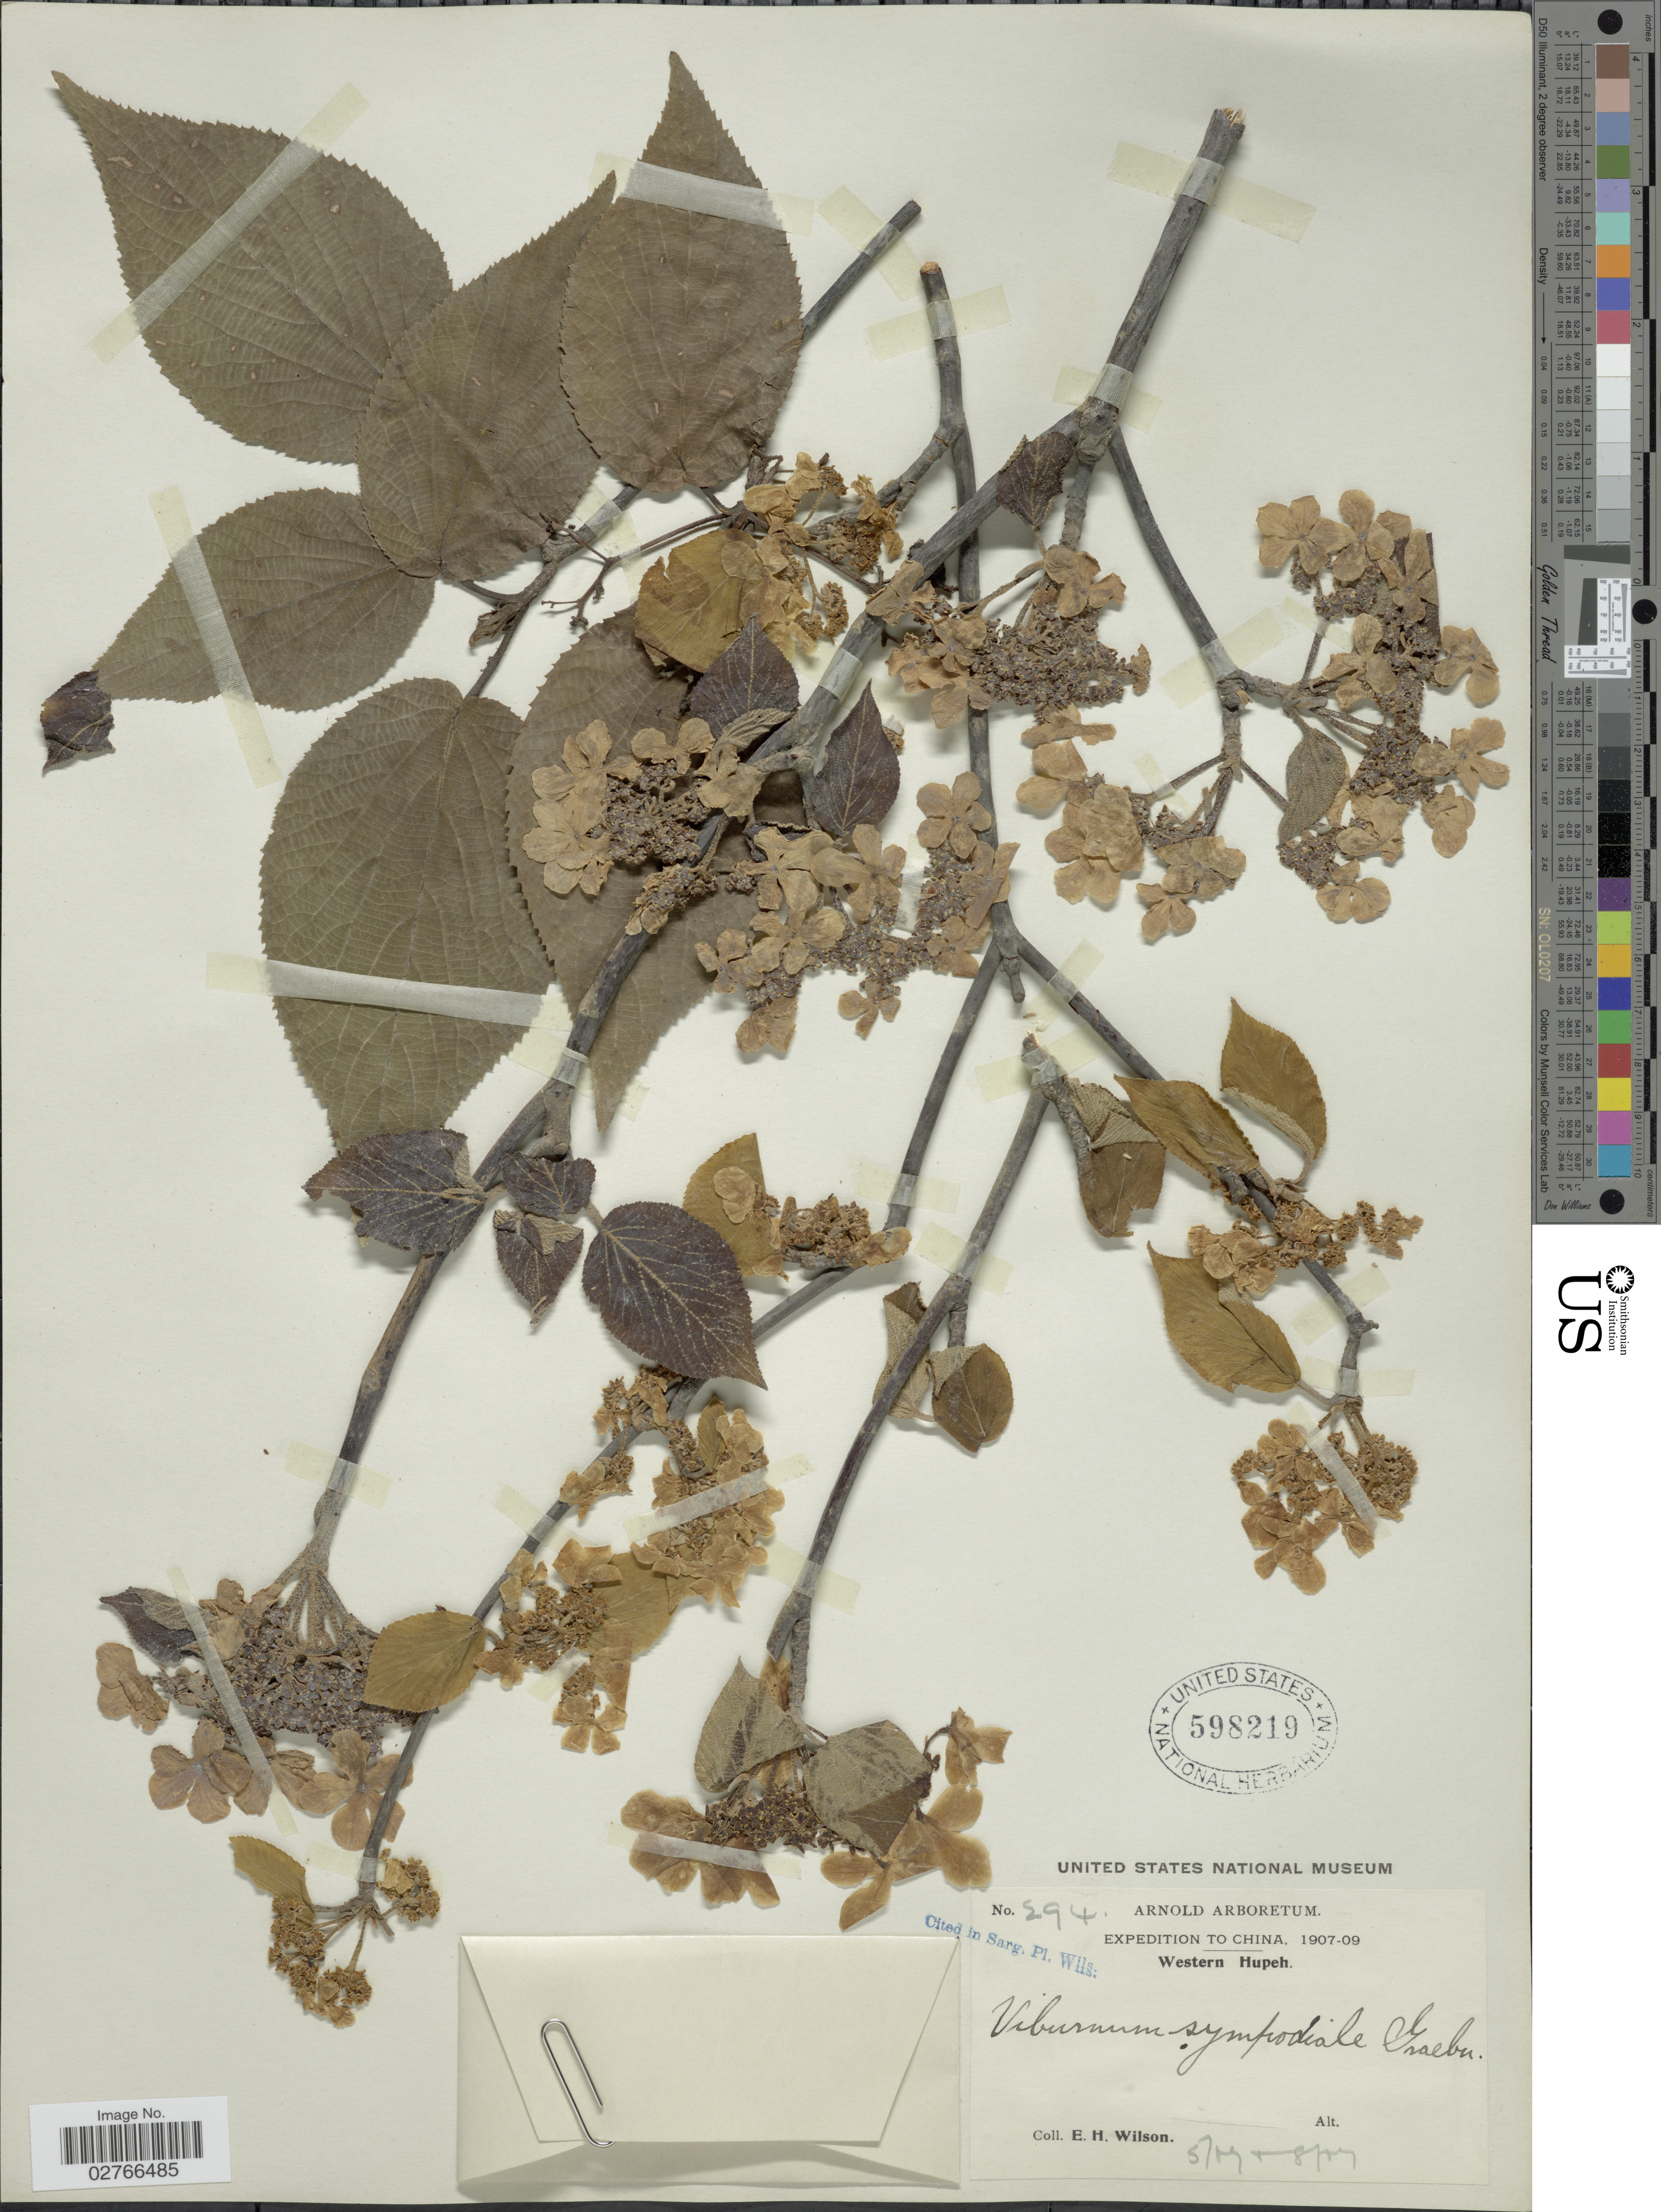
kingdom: Plantae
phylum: Tracheophyta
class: Magnoliopsida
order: Dipsacales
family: Viburnaceae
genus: Viburnum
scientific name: Viburnum sympodiale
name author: Graebn.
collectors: E. Wilson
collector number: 294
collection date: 1907-05/1907-08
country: China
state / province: Hubei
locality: Western Hupeh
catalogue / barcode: US 598219